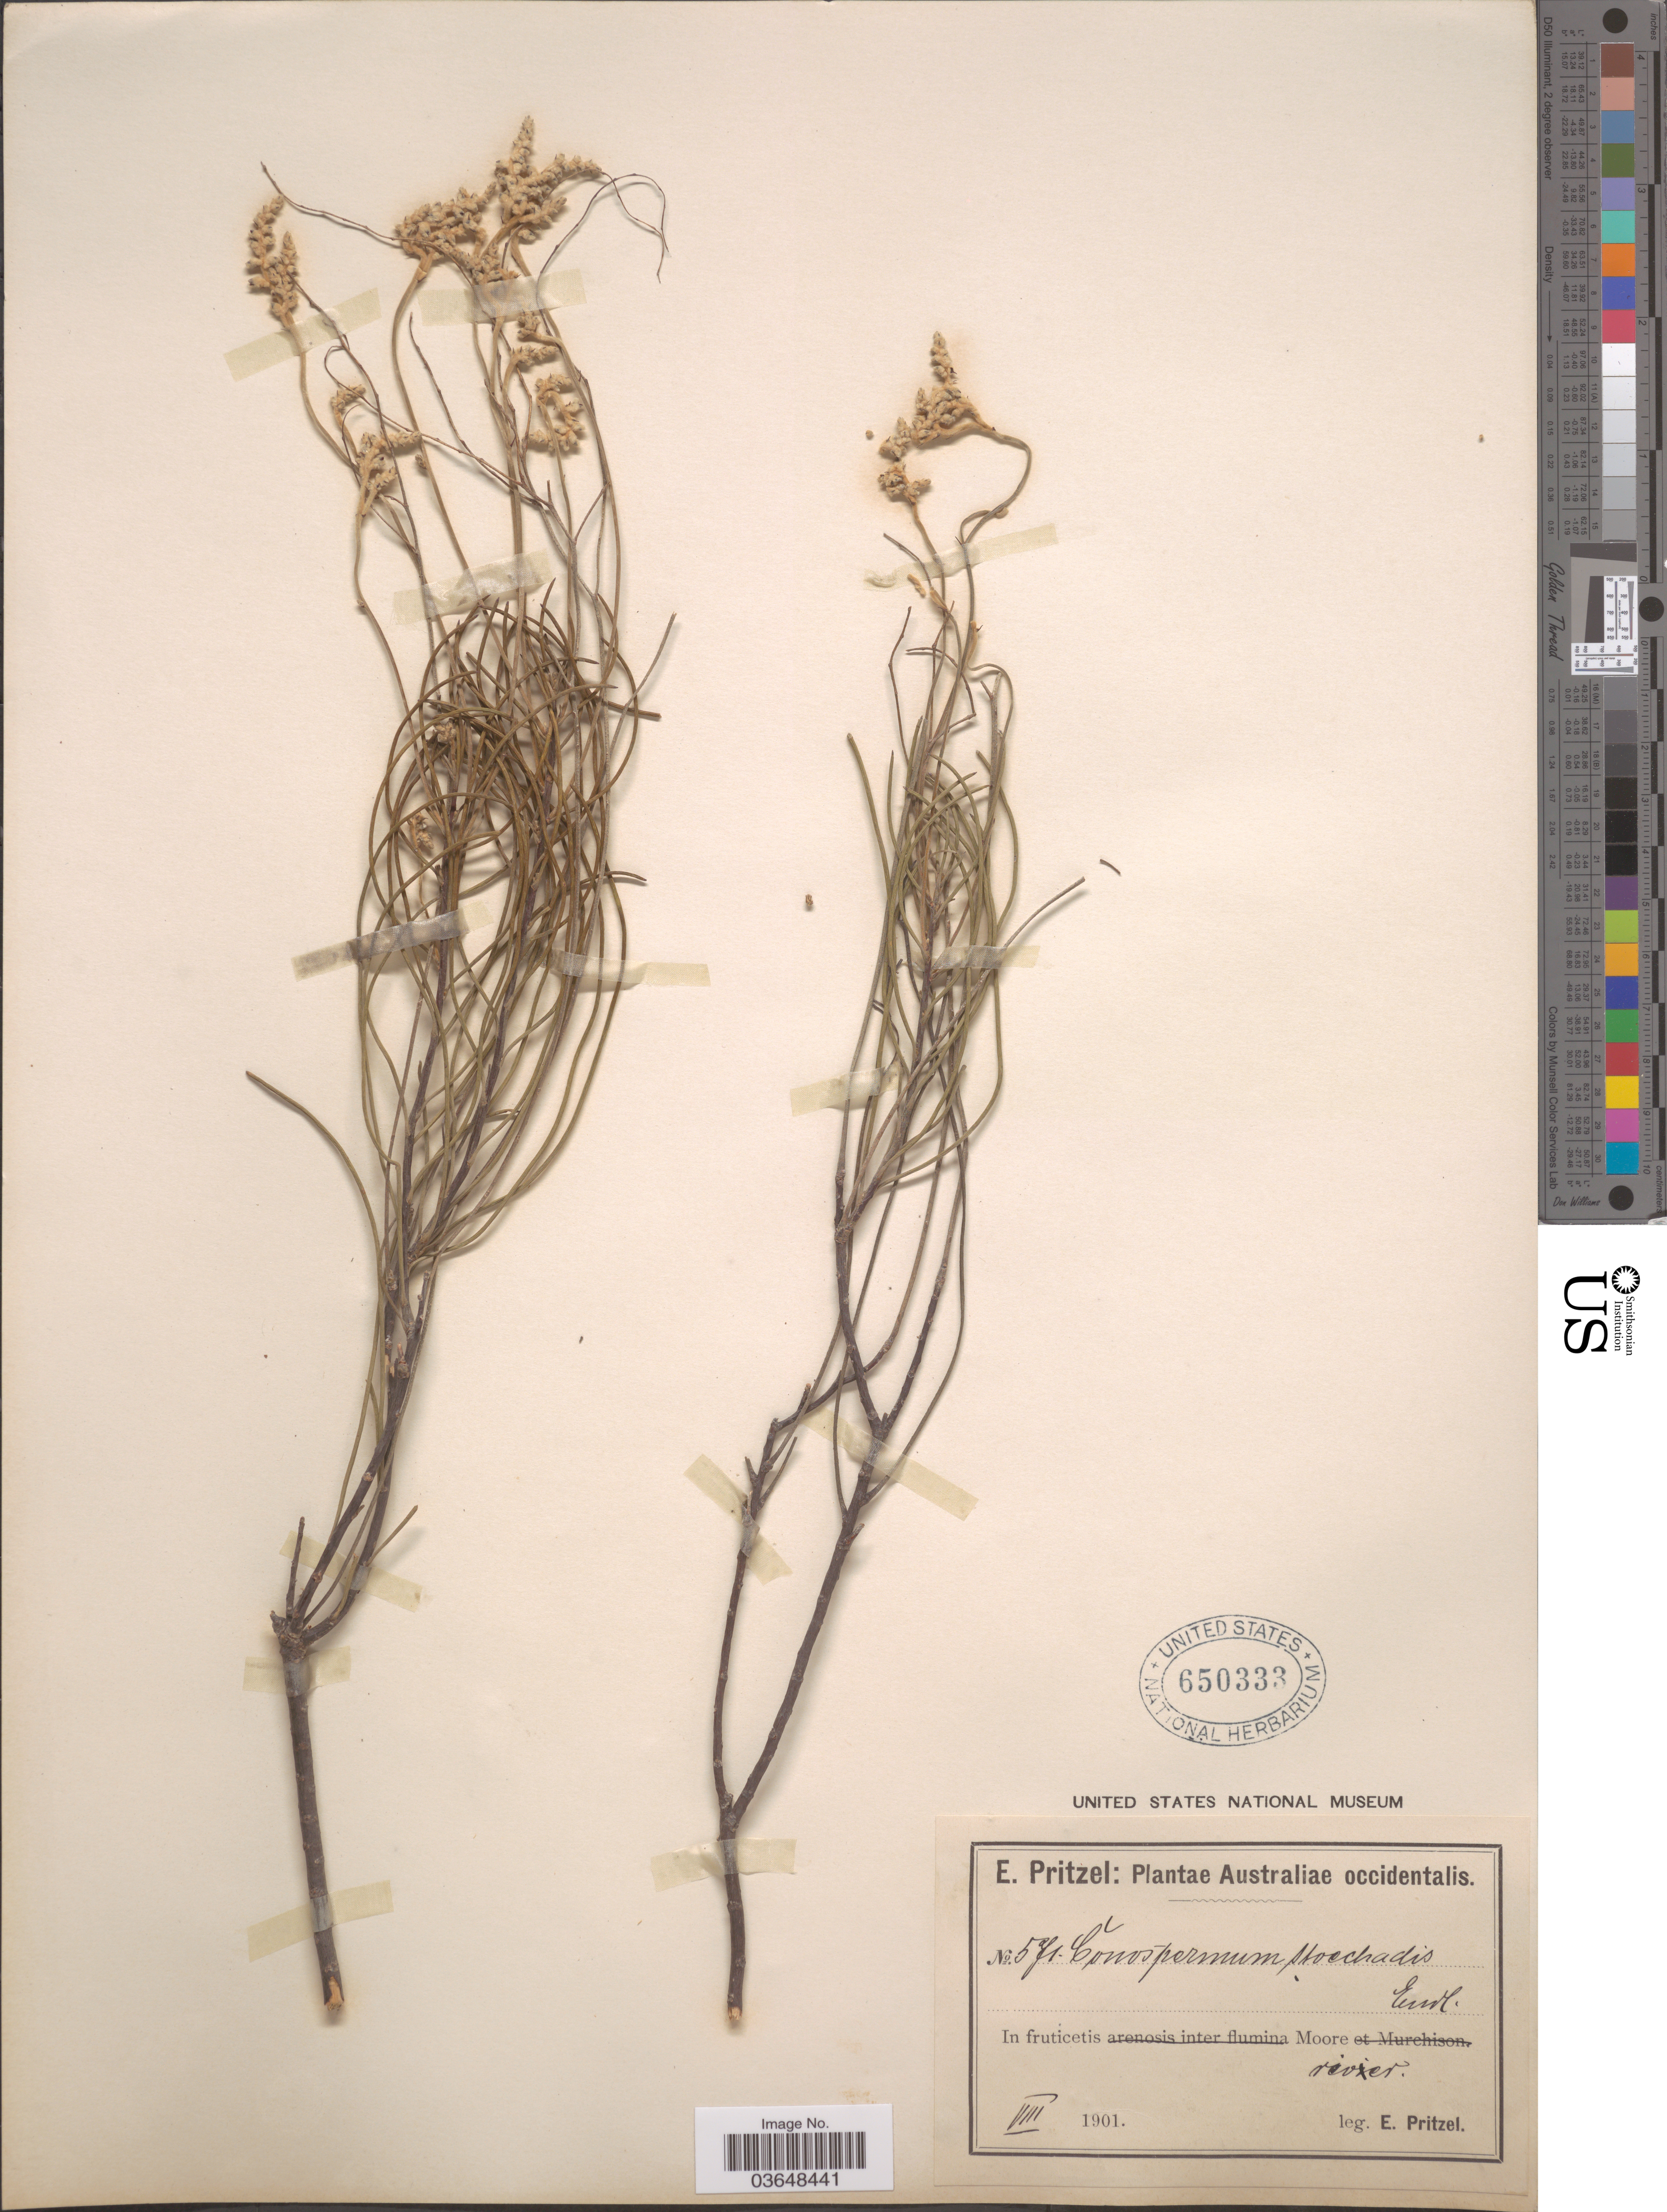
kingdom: Plantae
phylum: Tracheophyta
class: Magnoliopsida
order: Proteales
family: Proteaceae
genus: Conospermum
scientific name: Conospermum stoechadis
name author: Endl.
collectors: E. G. Pritzel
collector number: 571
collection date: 1901-08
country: Australia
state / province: Western Australia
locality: Australiæ occidentalis. In fruticetis Moore river.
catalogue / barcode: US 650333